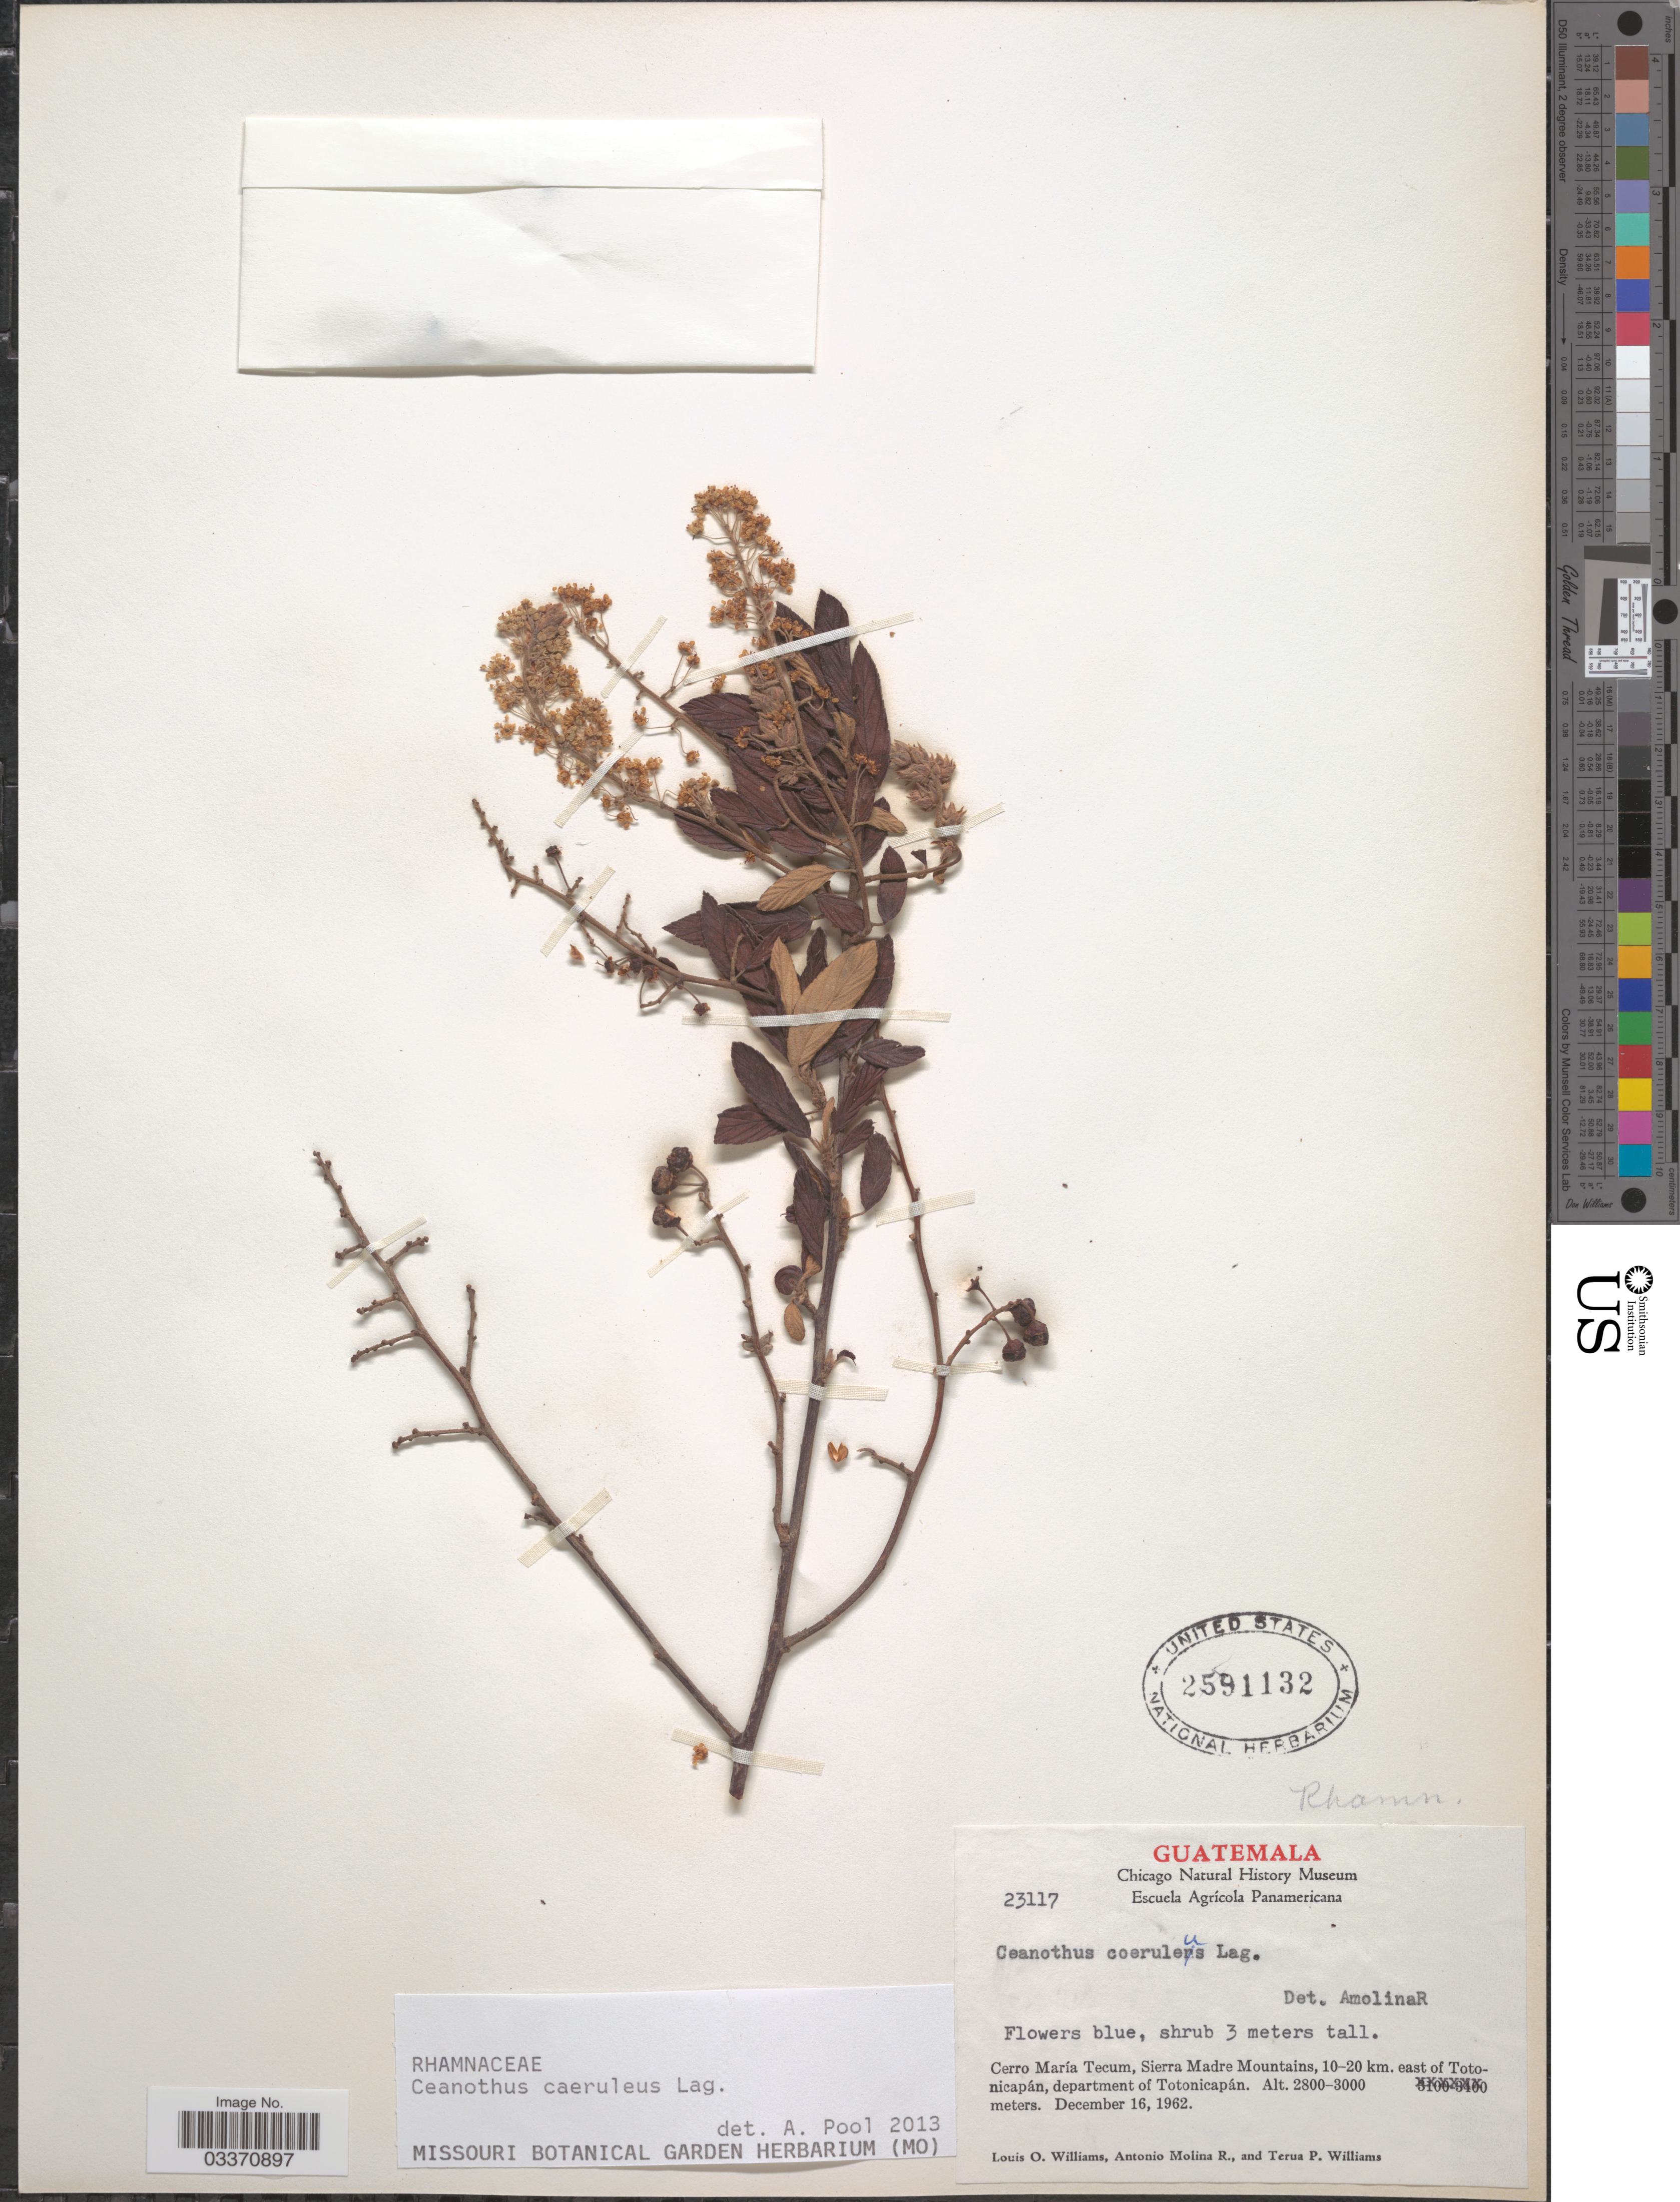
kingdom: Plantae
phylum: Tracheophyta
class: Magnoliopsida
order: Rosales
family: Rhamnaceae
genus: Ceanothus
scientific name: Ceanothus caeruleus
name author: Lag.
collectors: L. O. Williams, A. Molina R. & T. Williams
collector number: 23117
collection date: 1962-12-16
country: Guatemala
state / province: Totonicapan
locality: Cerro María Tecum, Sierra Madre Mountains, 10-20 km. east of Totonicapán, department of Totonicapán.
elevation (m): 2800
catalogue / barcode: US 2591132